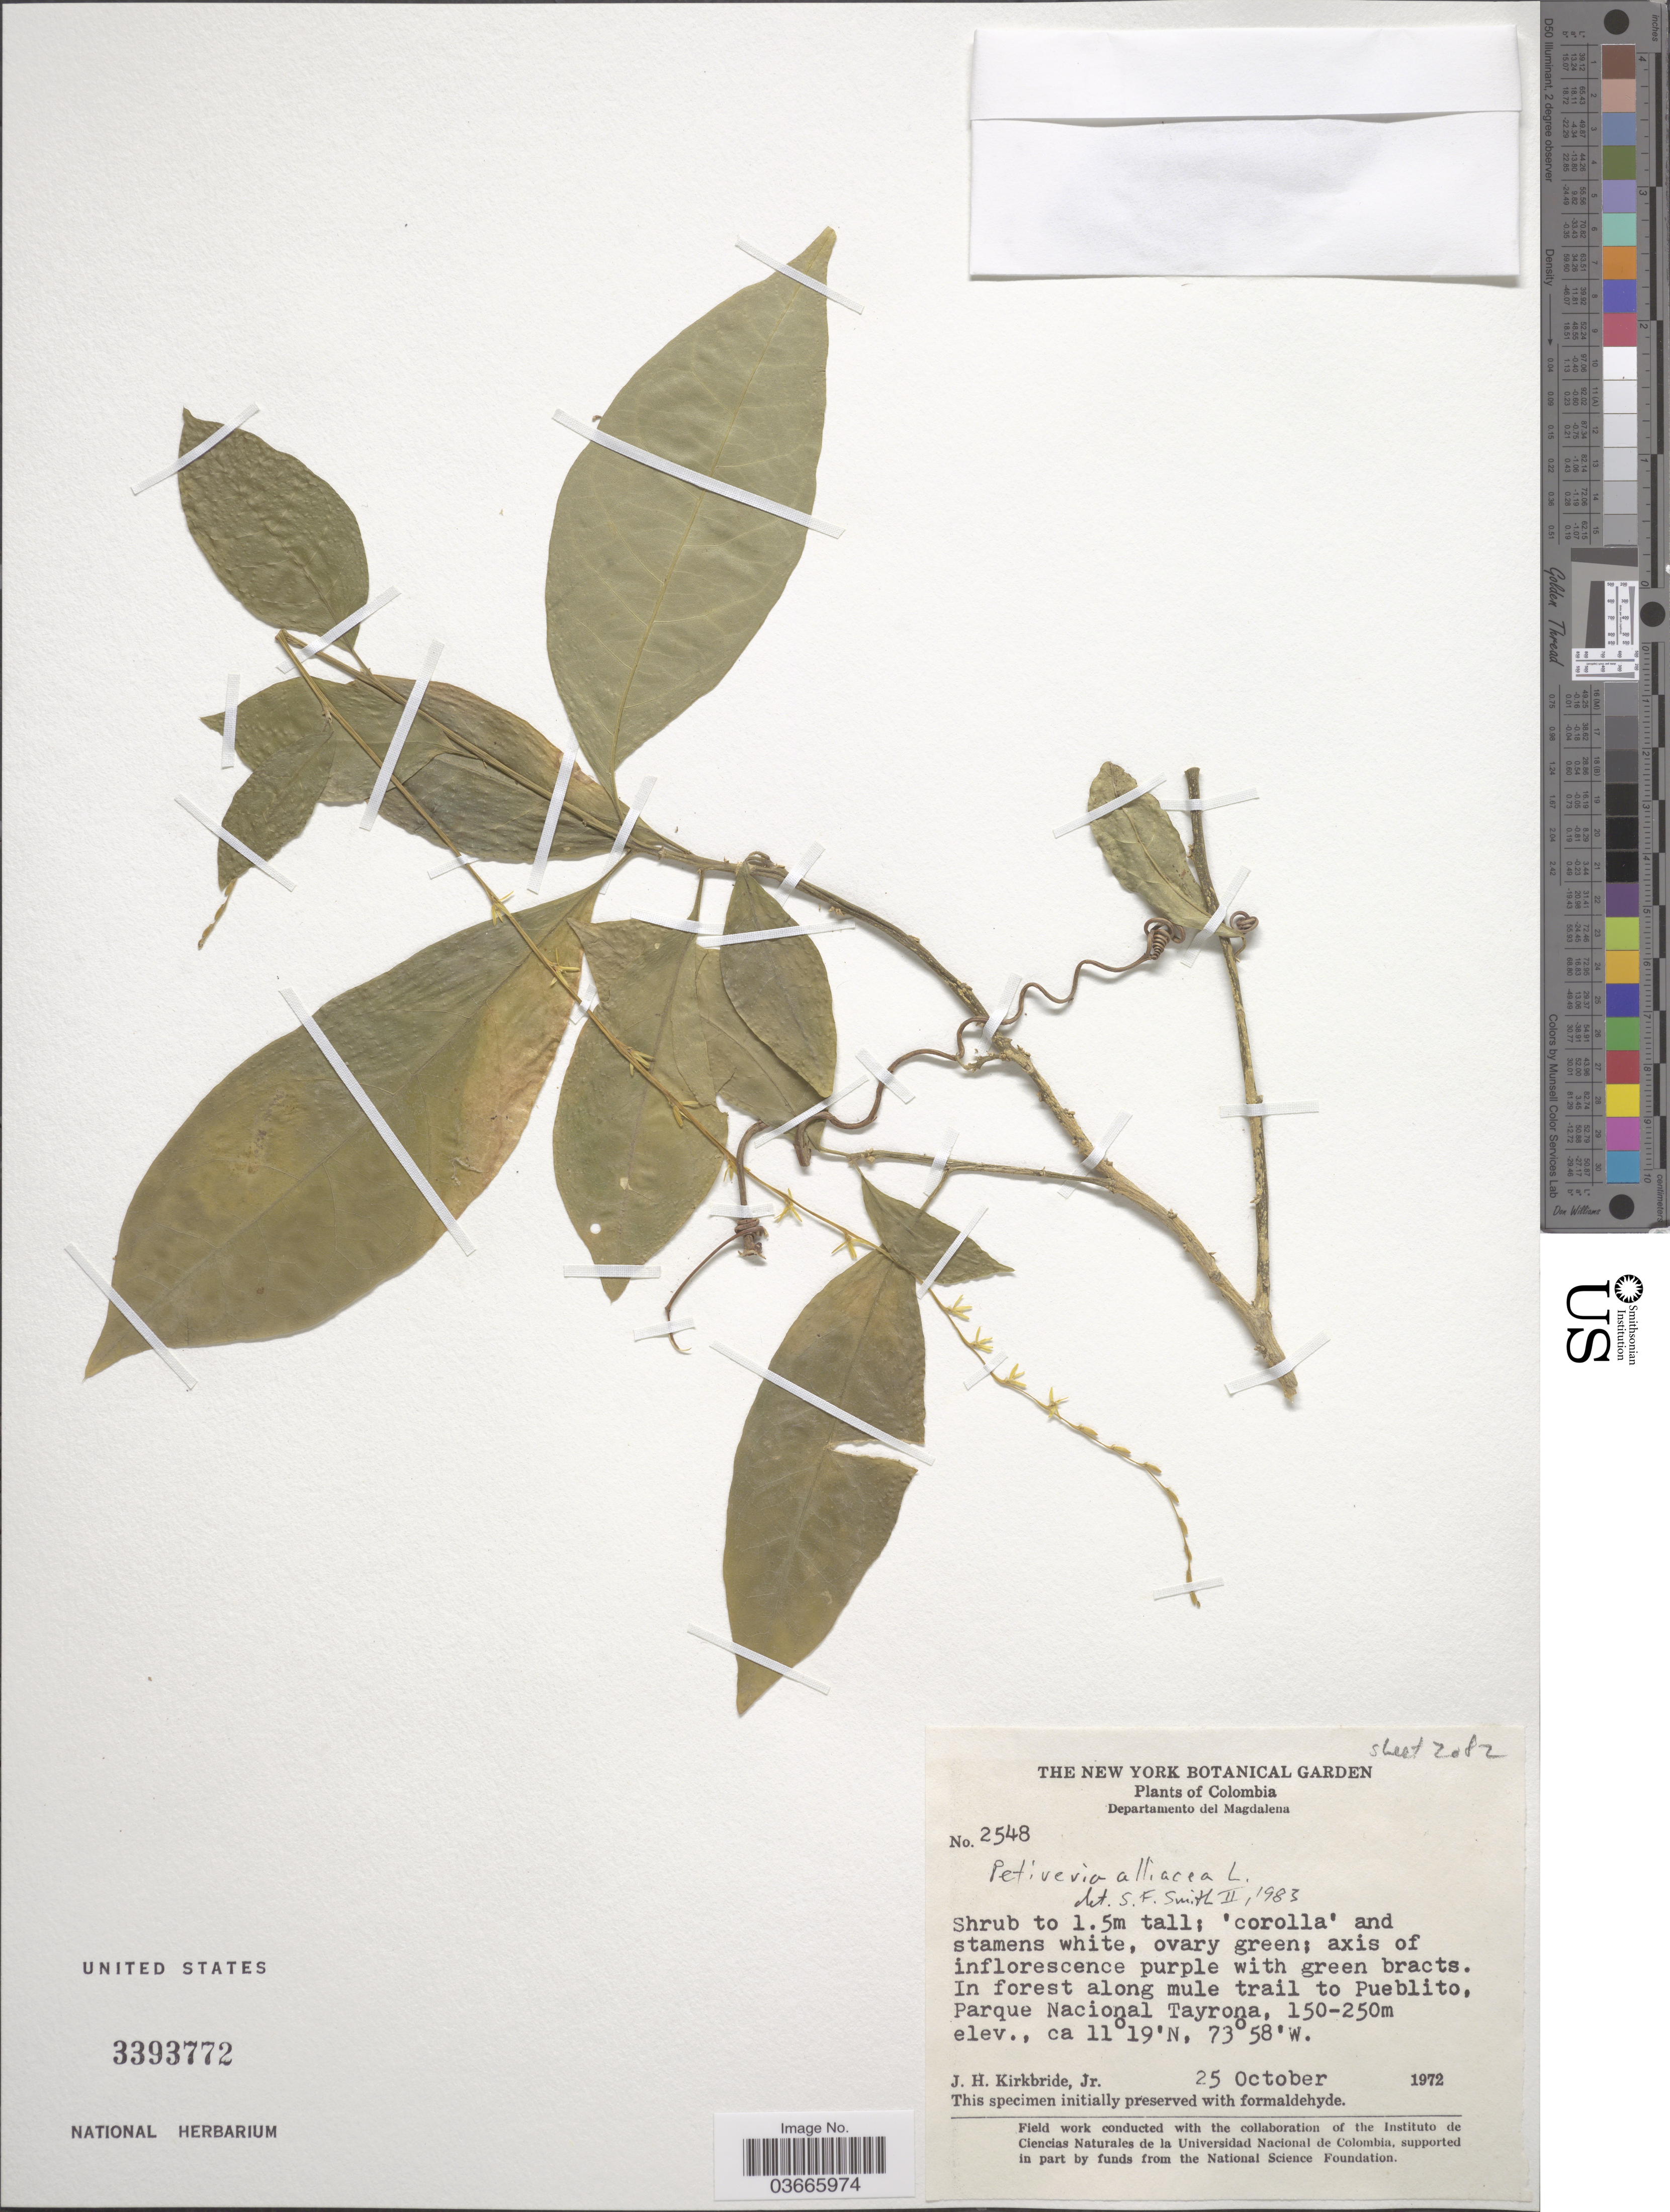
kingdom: Plantae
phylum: Tracheophyta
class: Magnoliopsida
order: Caryophyllales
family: Phytolaccaceae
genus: Petiveria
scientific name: Petiveria alliacea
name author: L.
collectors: J. H. Kirkbride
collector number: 2548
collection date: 1972-10-25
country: Colombia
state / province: Magdalena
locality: Departamento del Magdalena. In forest along mule trail to Pueblito, Parque Nacional Tayrona.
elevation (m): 150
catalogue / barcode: US 3393772